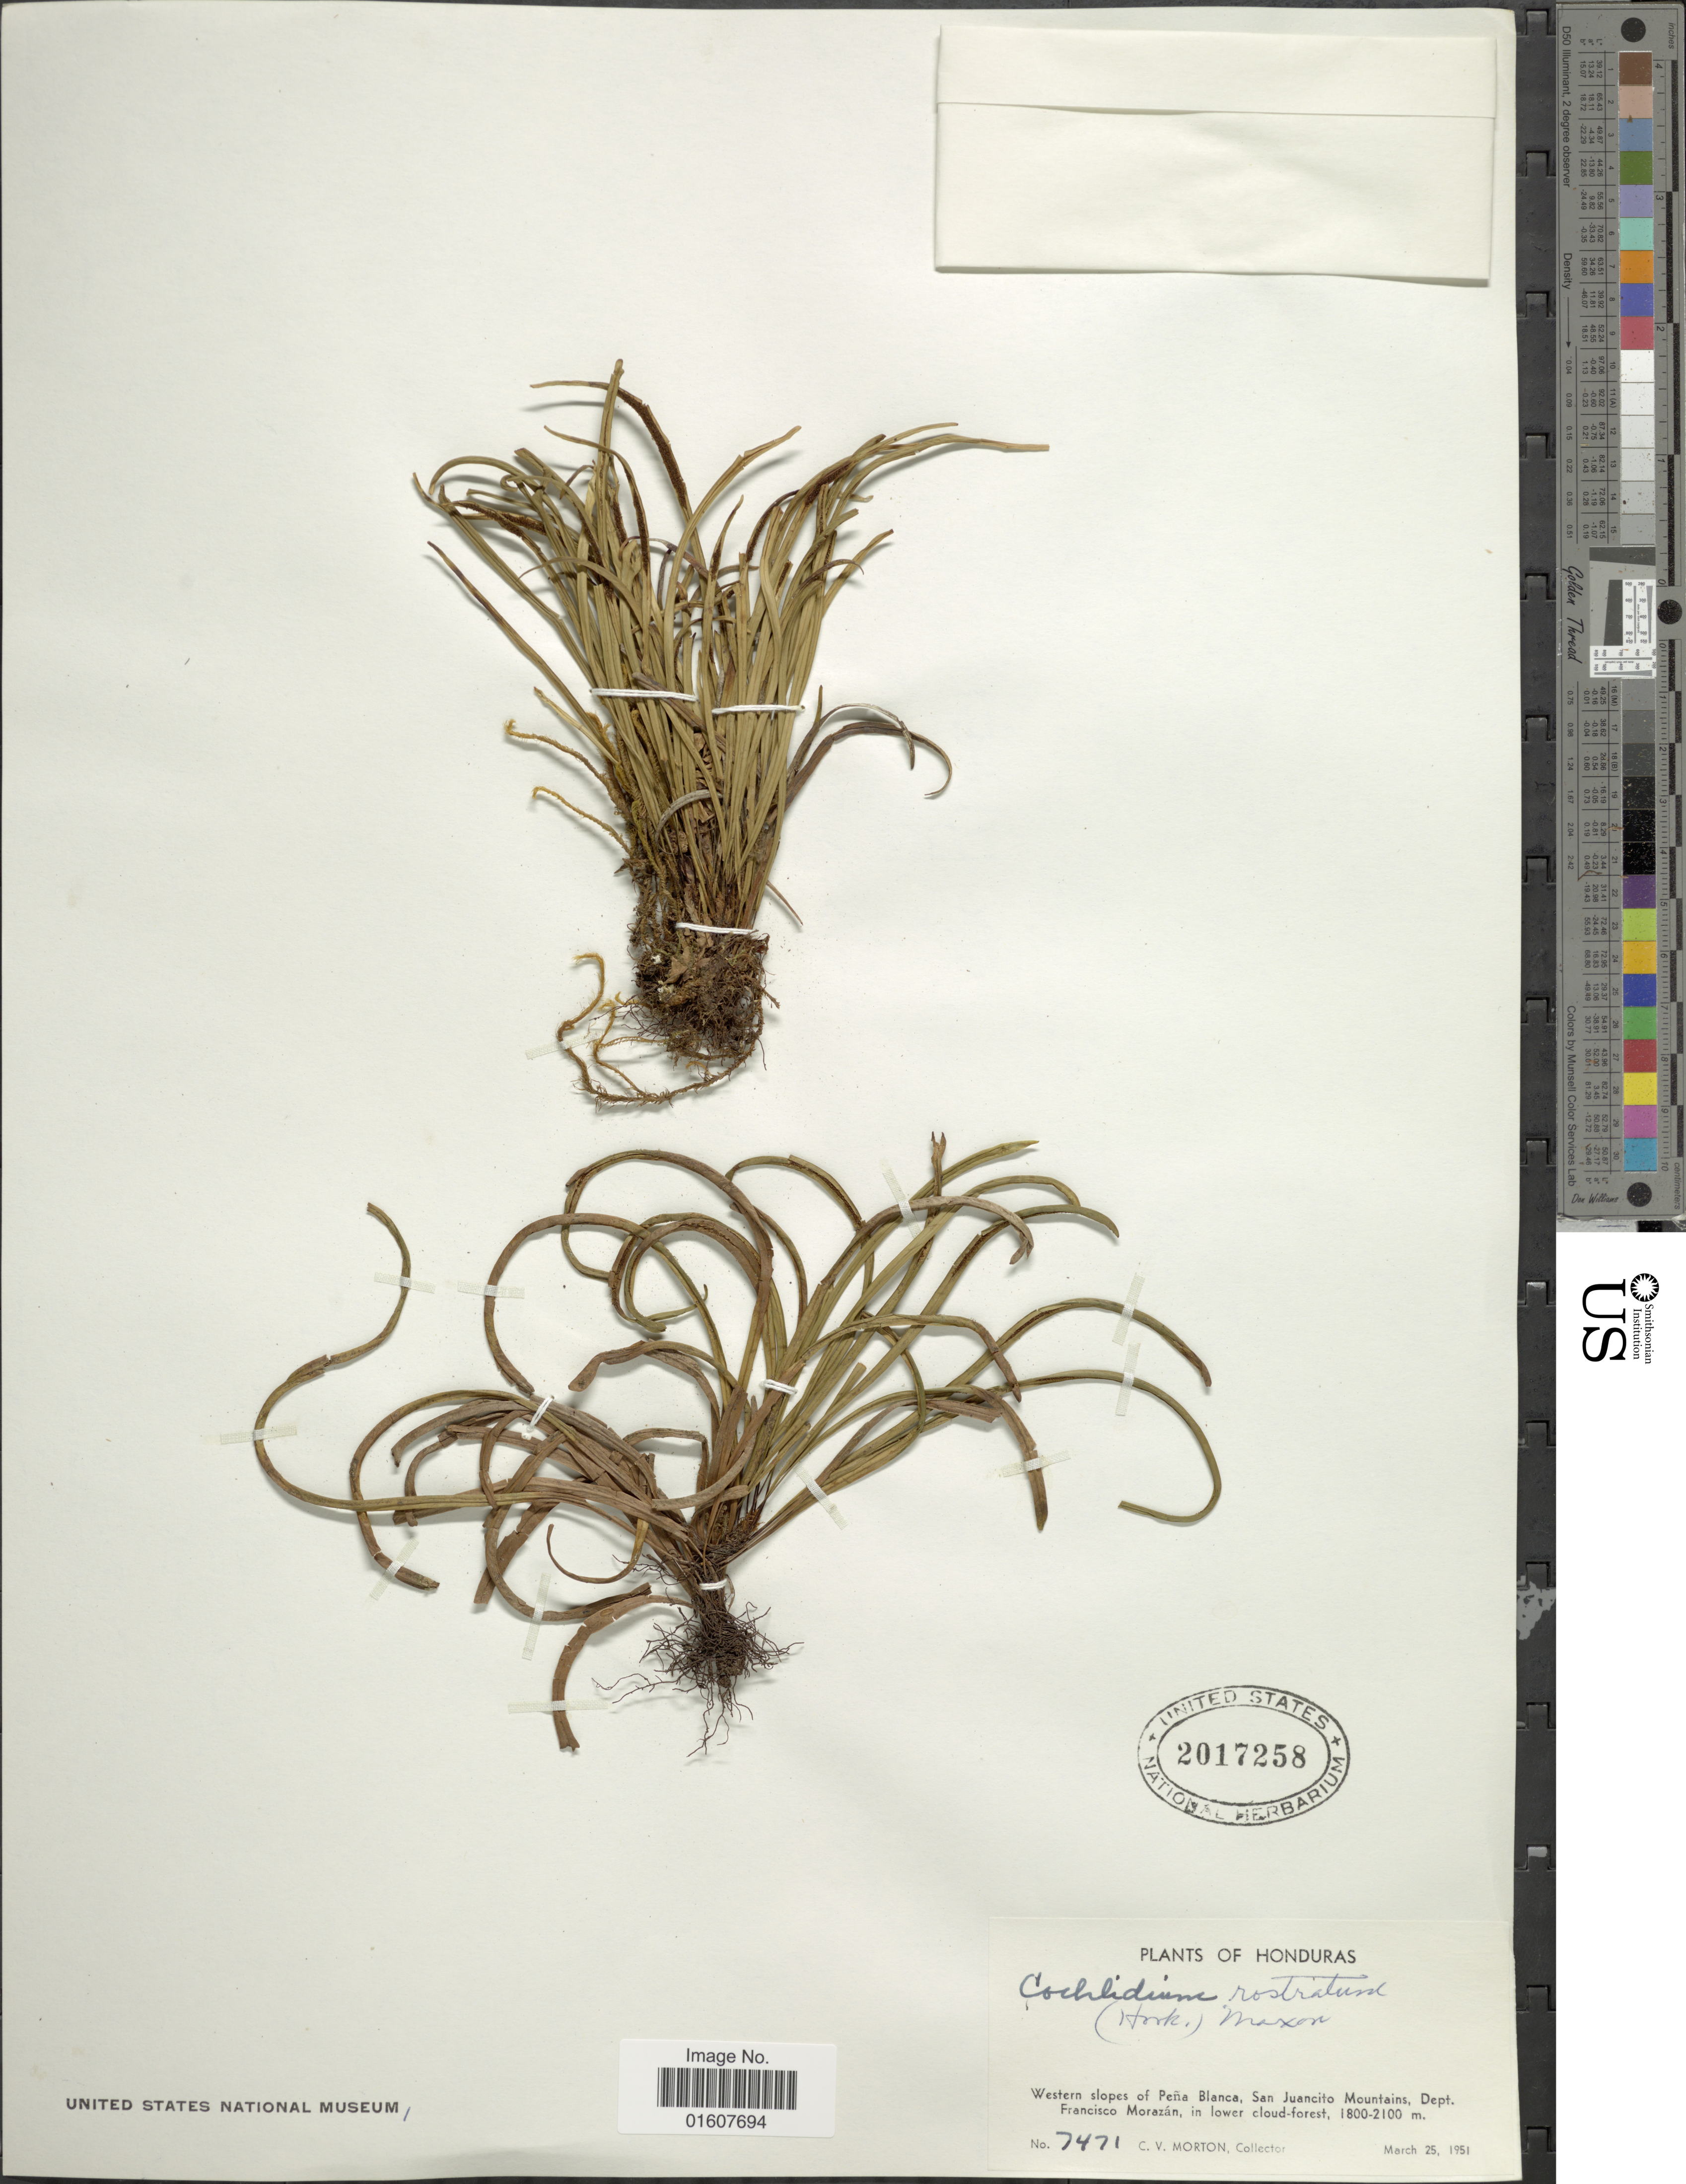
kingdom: Plantae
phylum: Tracheophyta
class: Polypodiopsida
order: Polypodiales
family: Polypodiaceae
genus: Cochlidium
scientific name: Cochlidium rostratum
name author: (Hook.) Maxon ex C. Chr.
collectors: C. V. Morton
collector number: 7471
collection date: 1951-03-25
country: Honduras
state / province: Fco. Morazán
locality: Western slopes of Peña Blanca, San Juancito Mountains, Dept. Francisco Morazán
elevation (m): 1800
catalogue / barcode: US 2017258